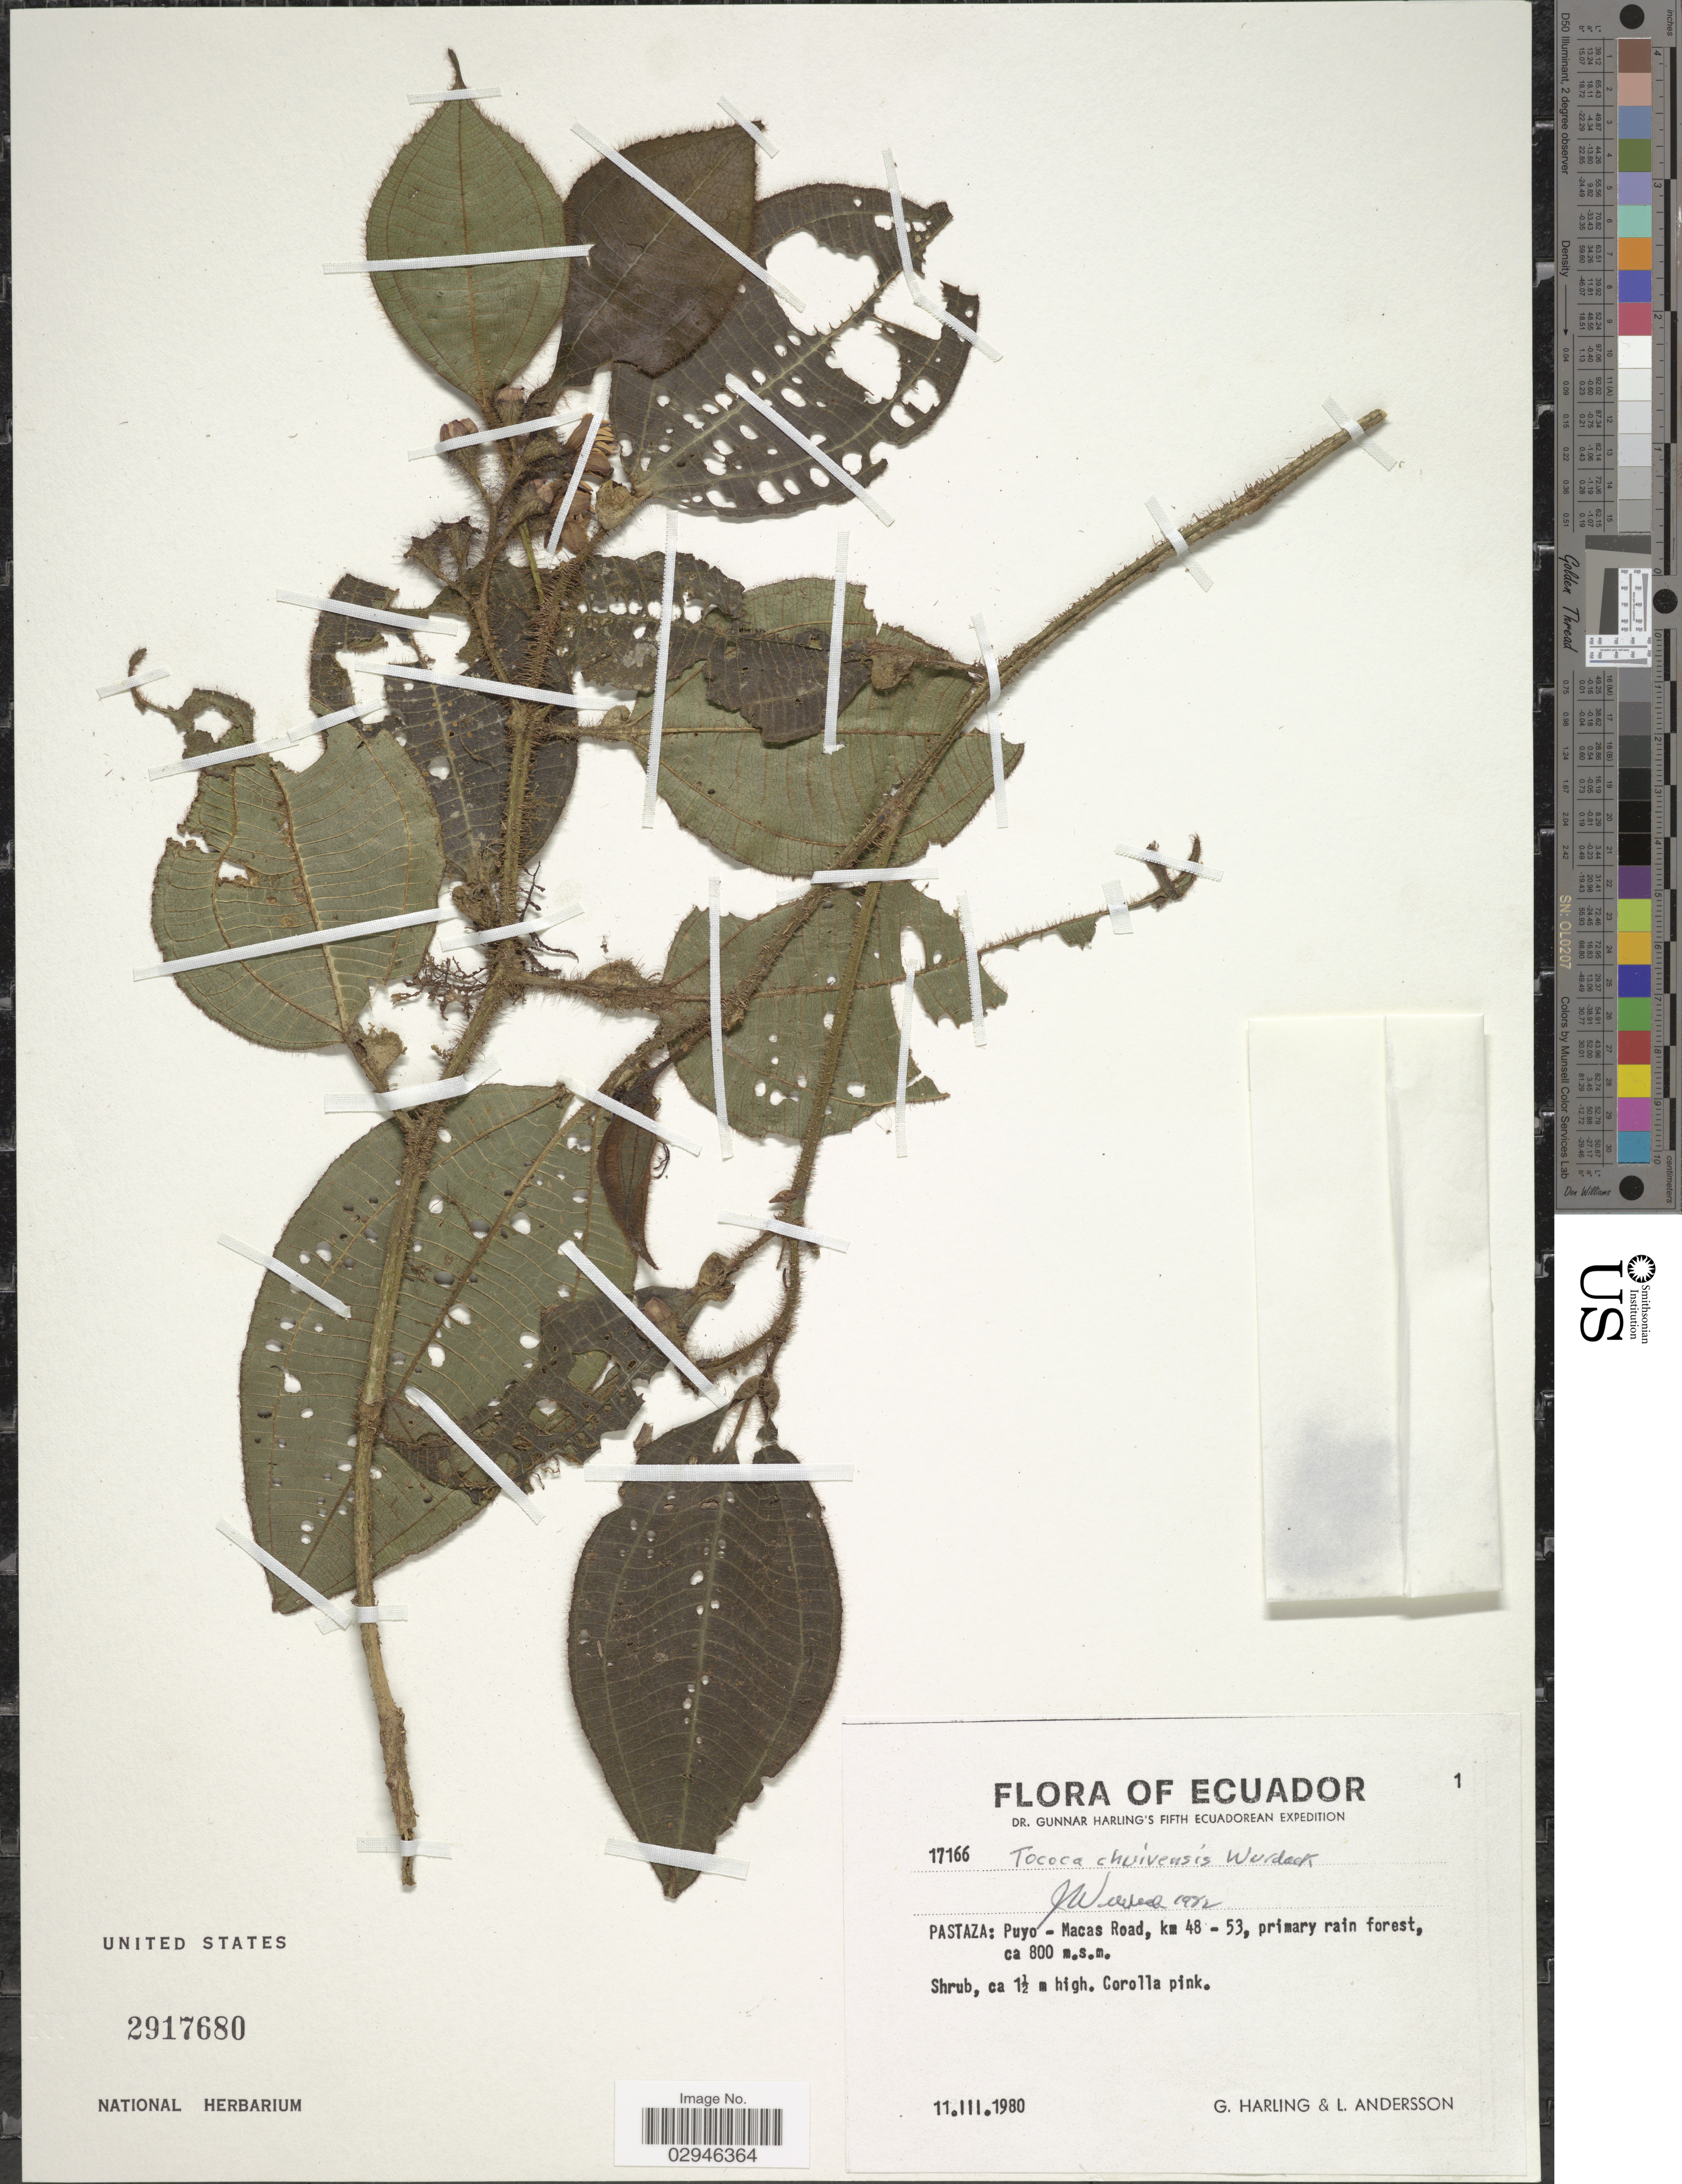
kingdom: Plantae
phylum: Tracheophyta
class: Magnoliopsida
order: Myrtales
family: Melastomataceae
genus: Tococa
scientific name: Tococa chuivensis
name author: Wurdack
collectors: G. Harling & L. Andersson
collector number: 17166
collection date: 1980-03-11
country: Ecuador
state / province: Pastaza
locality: Puyo - Macas Road, km 48 - 53.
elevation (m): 800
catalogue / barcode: US 2917680